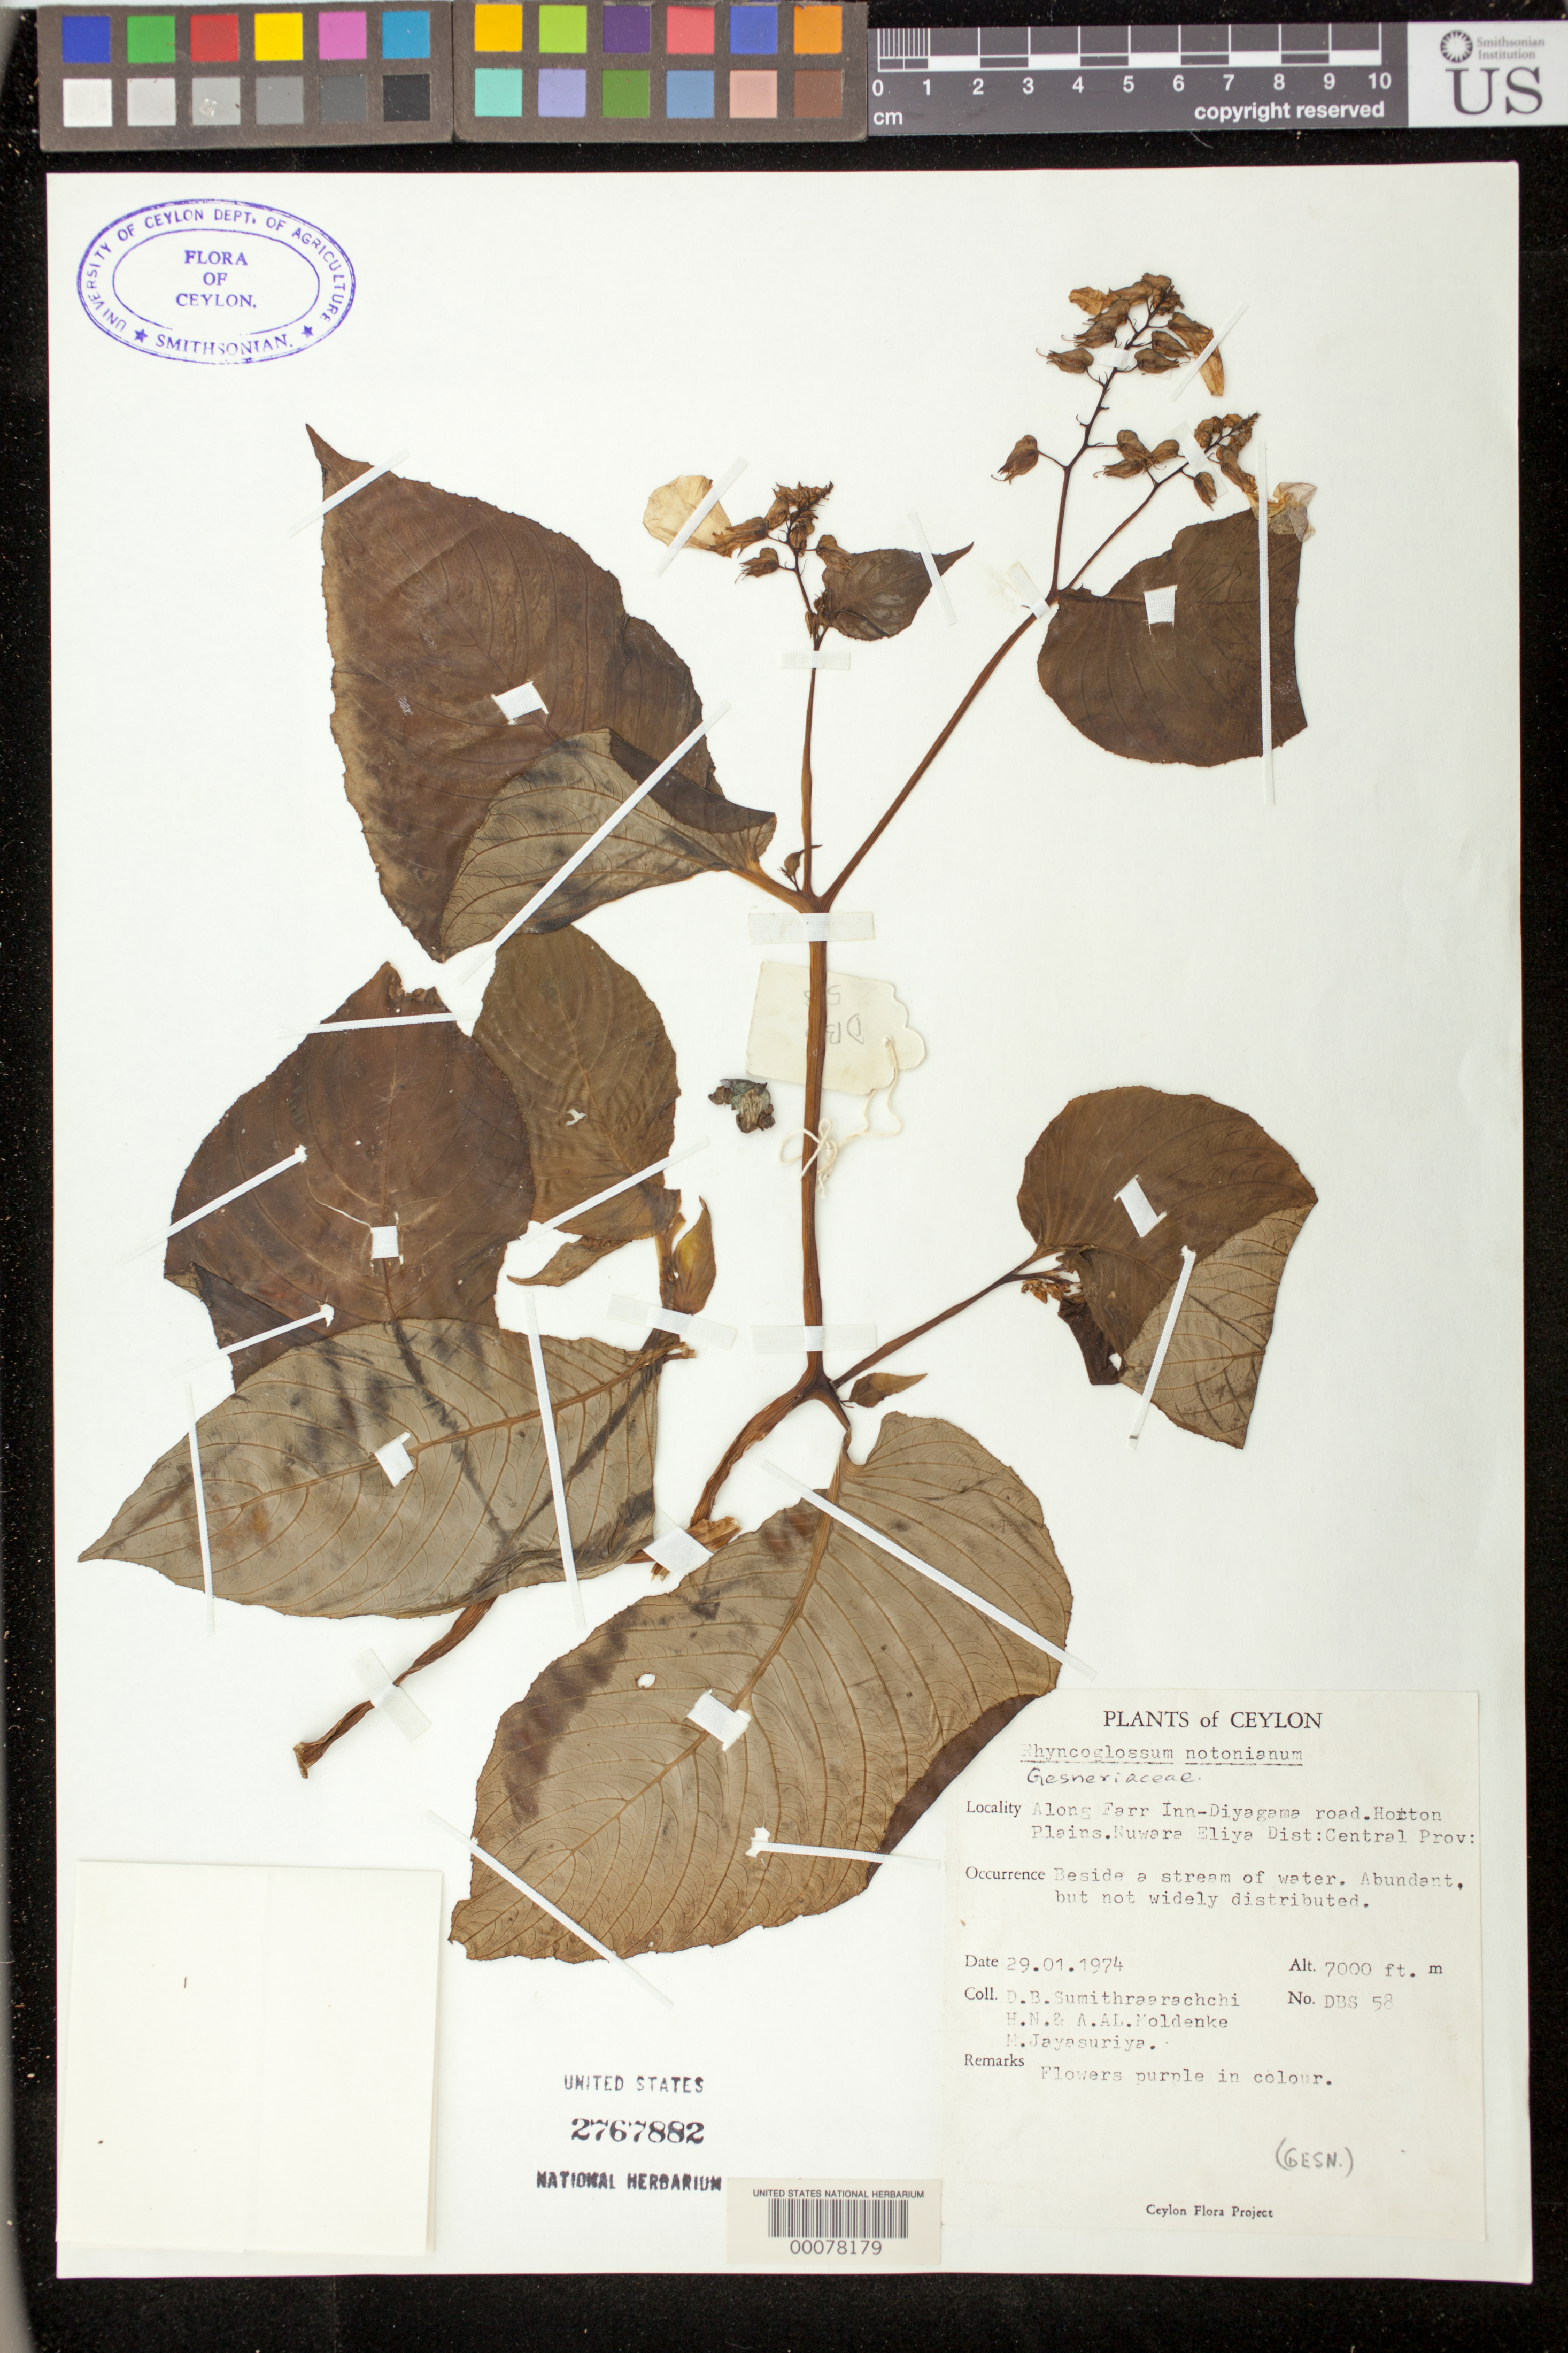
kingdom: Plantae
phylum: Tracheophyta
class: Magnoliopsida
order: Lamiales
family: Gesneriaceae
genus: Rhynchoglossum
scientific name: Rhynchoglossum notonianum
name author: (Wall.) B.L. Burtt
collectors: D. B. Sumithraarachchi & et al.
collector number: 58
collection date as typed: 29 Jan 1974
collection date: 1974-01-29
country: Sri Lanka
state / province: Central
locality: Nuwara eliya (dist.), Along farr inn-diyagama road, horton plains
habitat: Beside a stream of water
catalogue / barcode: US 2767882